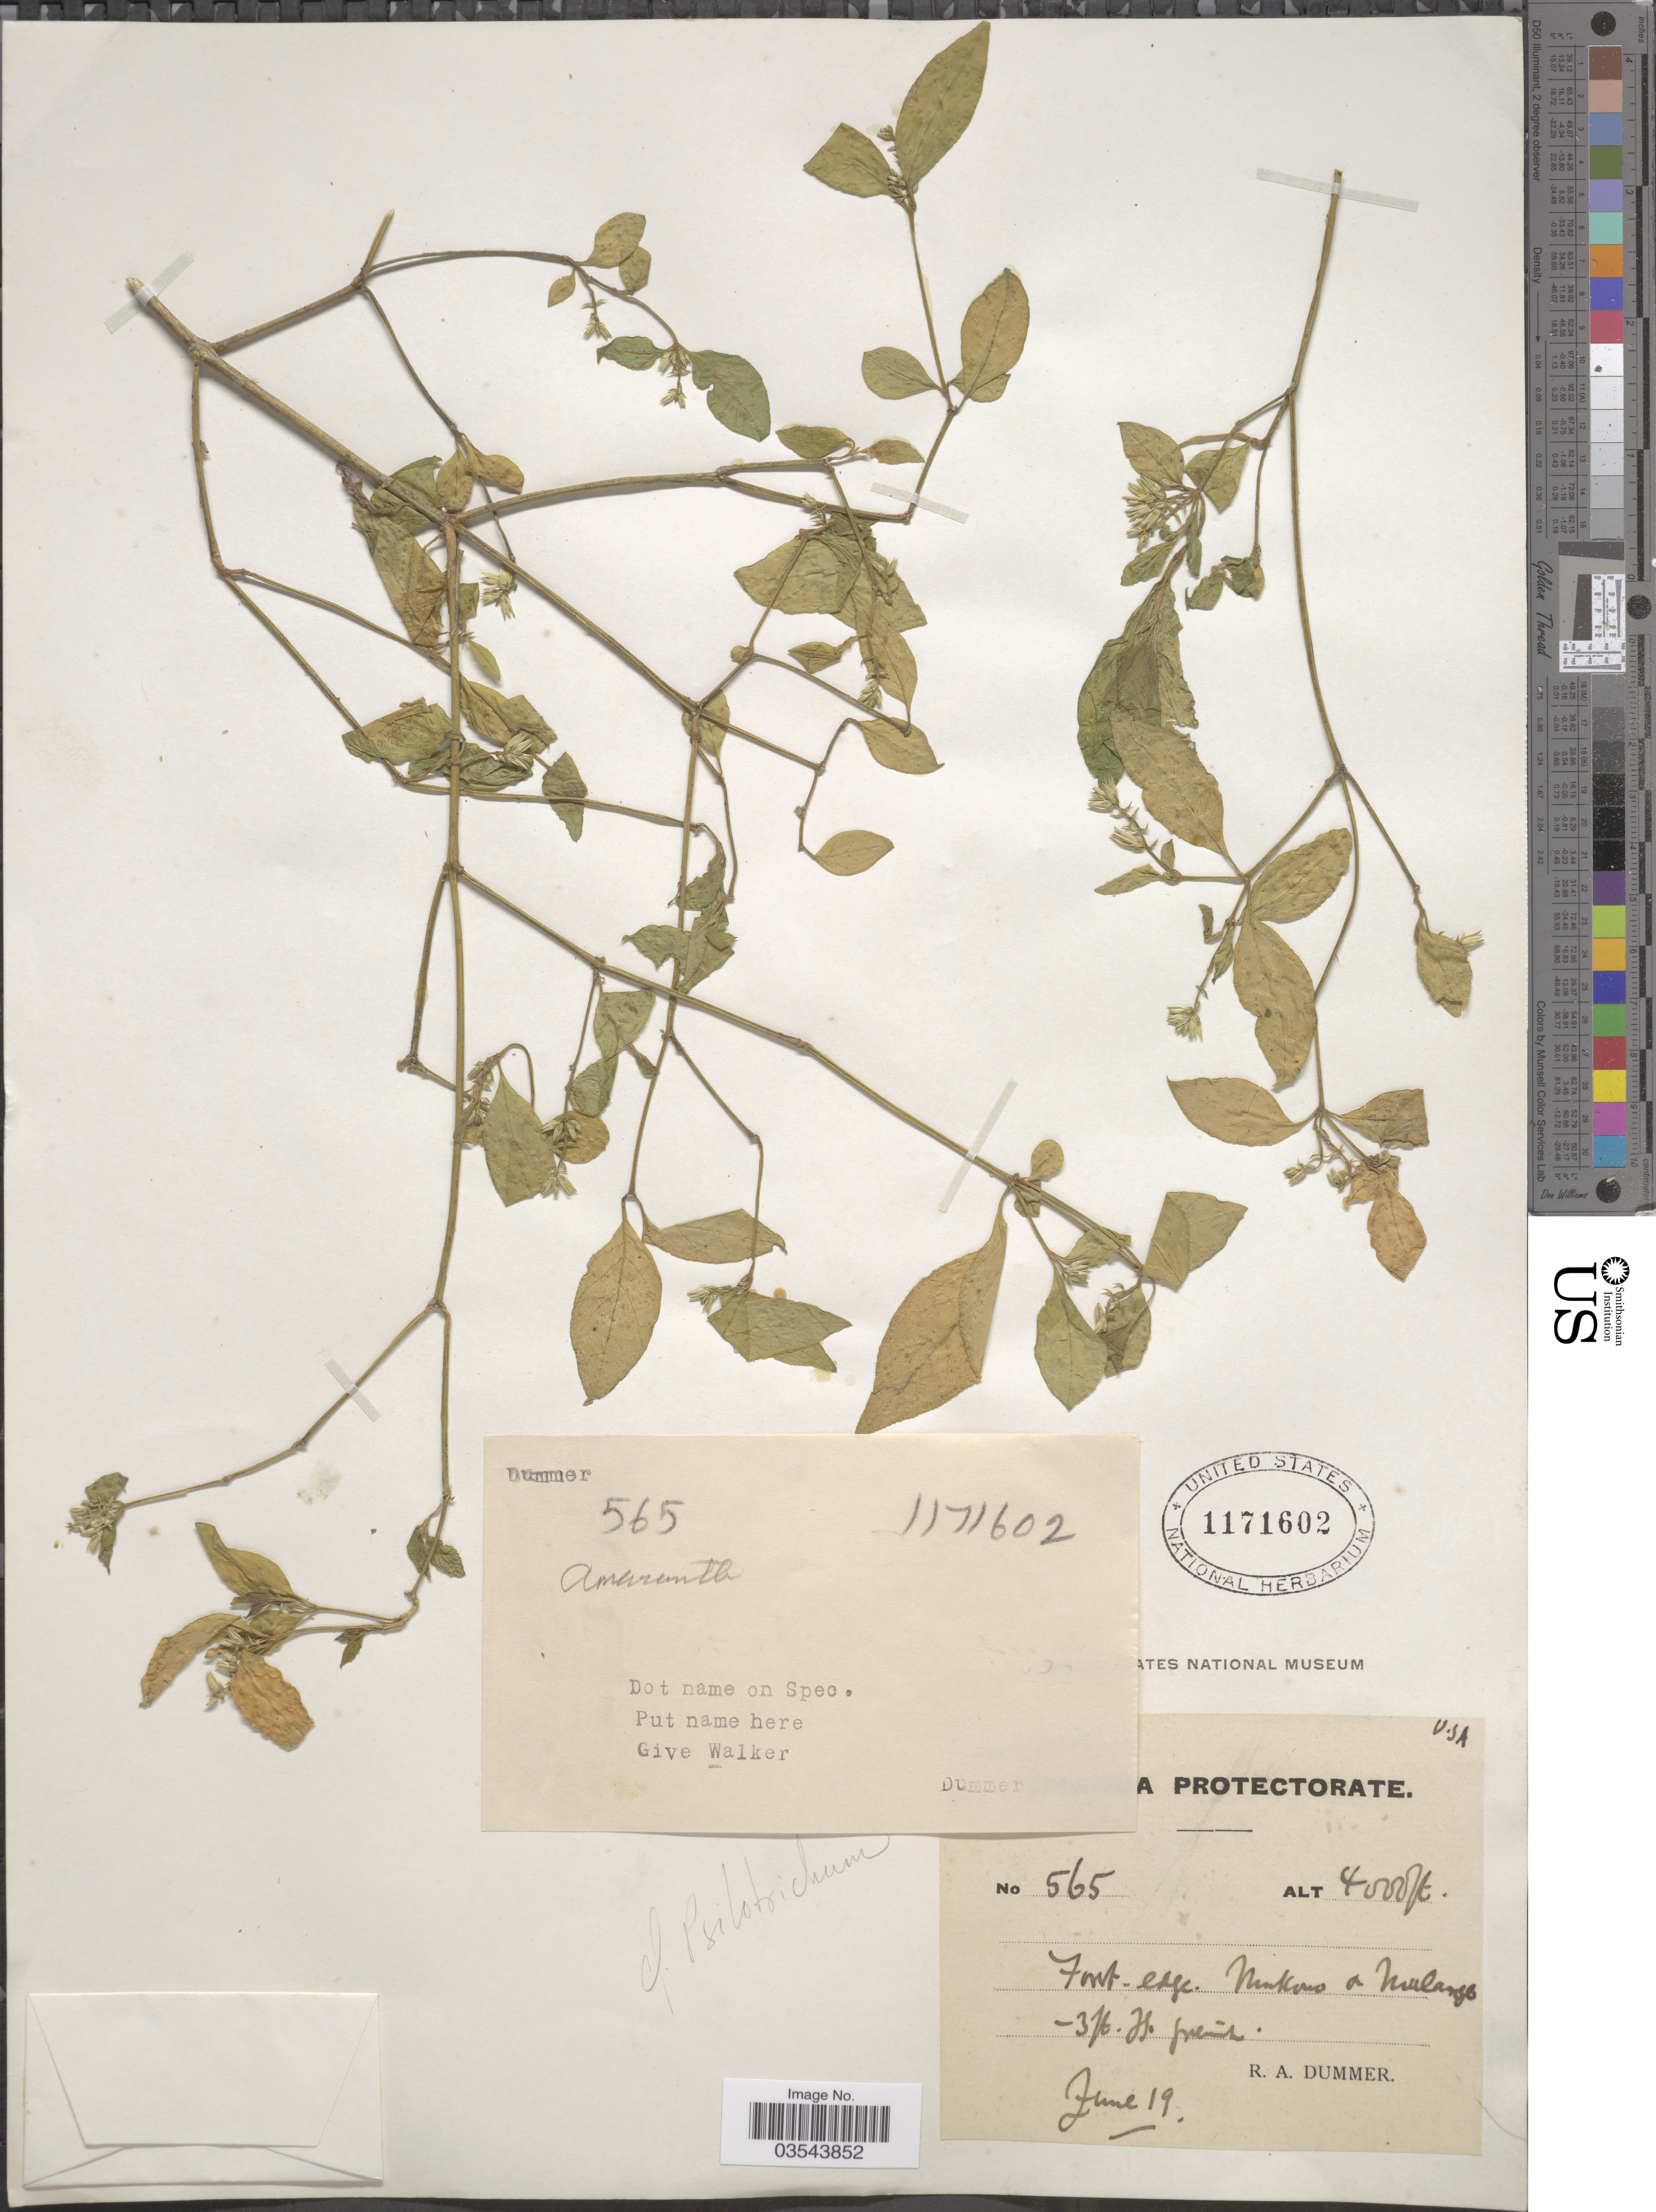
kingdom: Plantae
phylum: Tracheophyta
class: Magnoliopsida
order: Caryophyllales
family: Amaranthaceae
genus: Psilotrichum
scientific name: Psilotrichum sp.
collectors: R. Dümmer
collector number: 565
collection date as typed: Transcribed d/m/y: /6/19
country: Uganda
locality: Uganda Protectorate. Mukono + Mulango.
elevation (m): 1219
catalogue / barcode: US 1171602